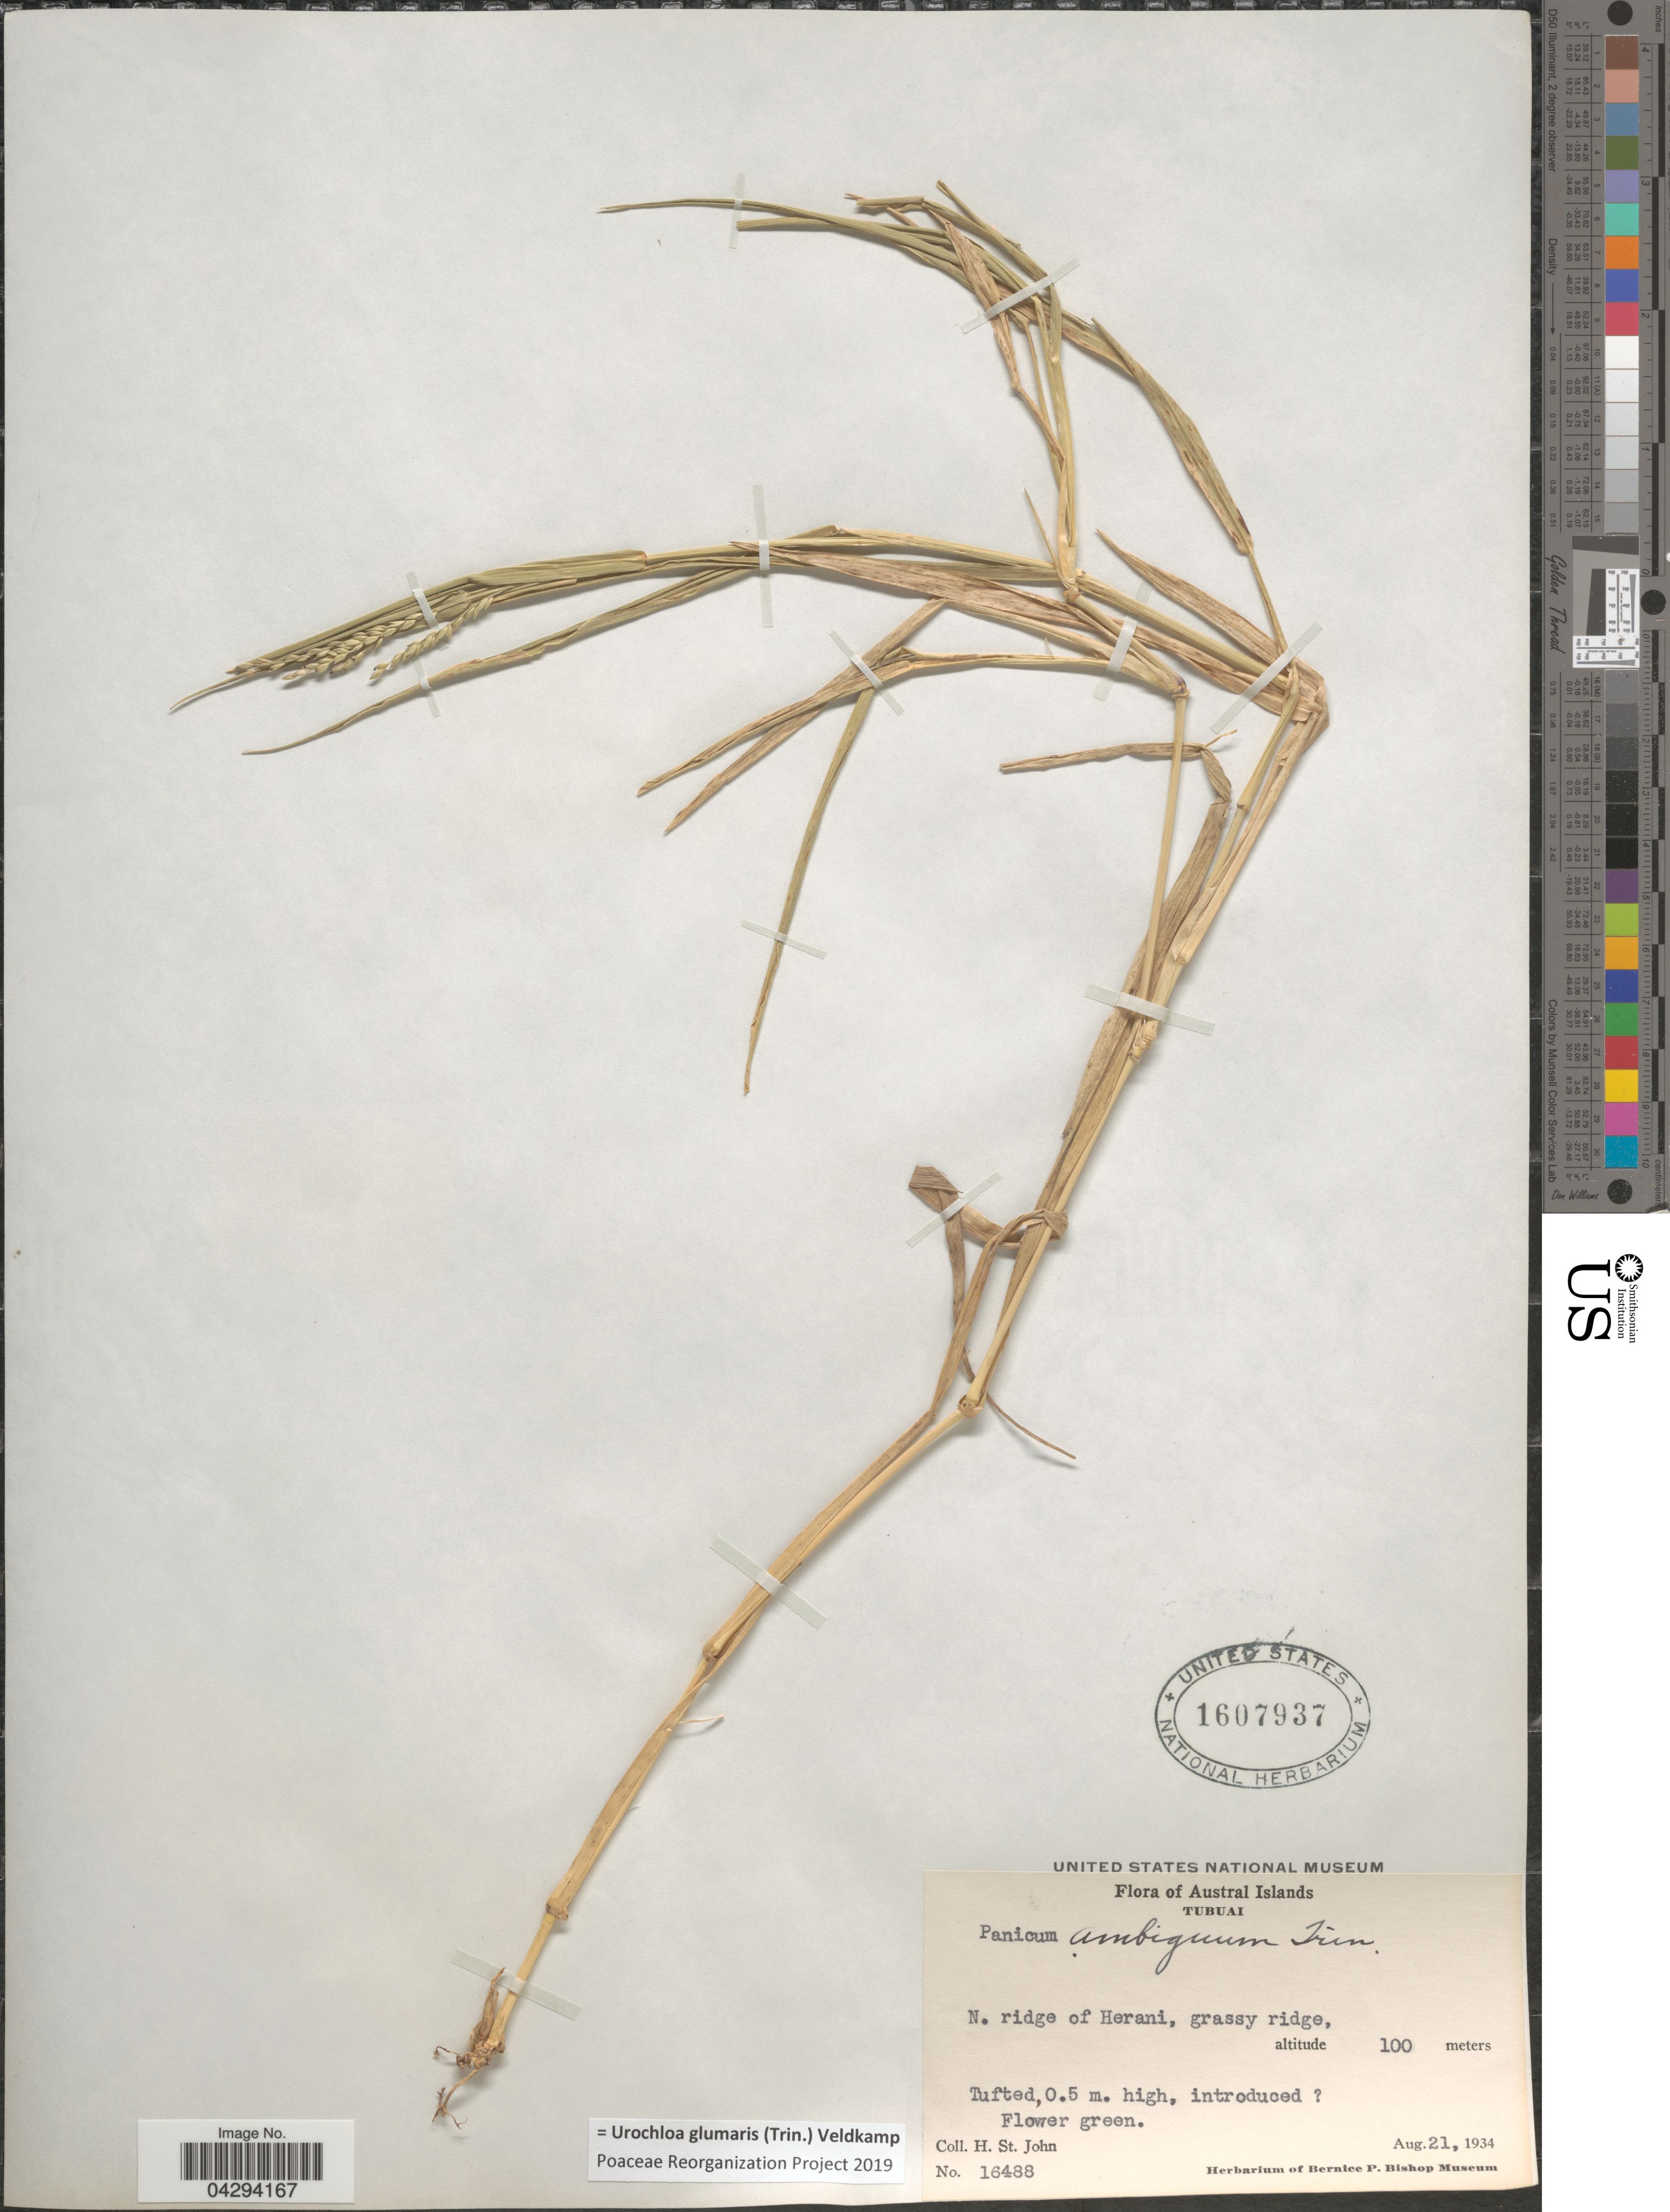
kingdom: Plantae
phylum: Tracheophyta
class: Liliopsida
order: Poales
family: Poaceae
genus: Urochloa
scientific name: Urochloa glumaris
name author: (Trin.) Veldkamp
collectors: H. St. John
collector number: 16488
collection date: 1934-08-21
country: French Polynesia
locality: Austral Islands. Tubuai. N. ridge of Herani, grassy ridge.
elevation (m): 100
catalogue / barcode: US 1607937